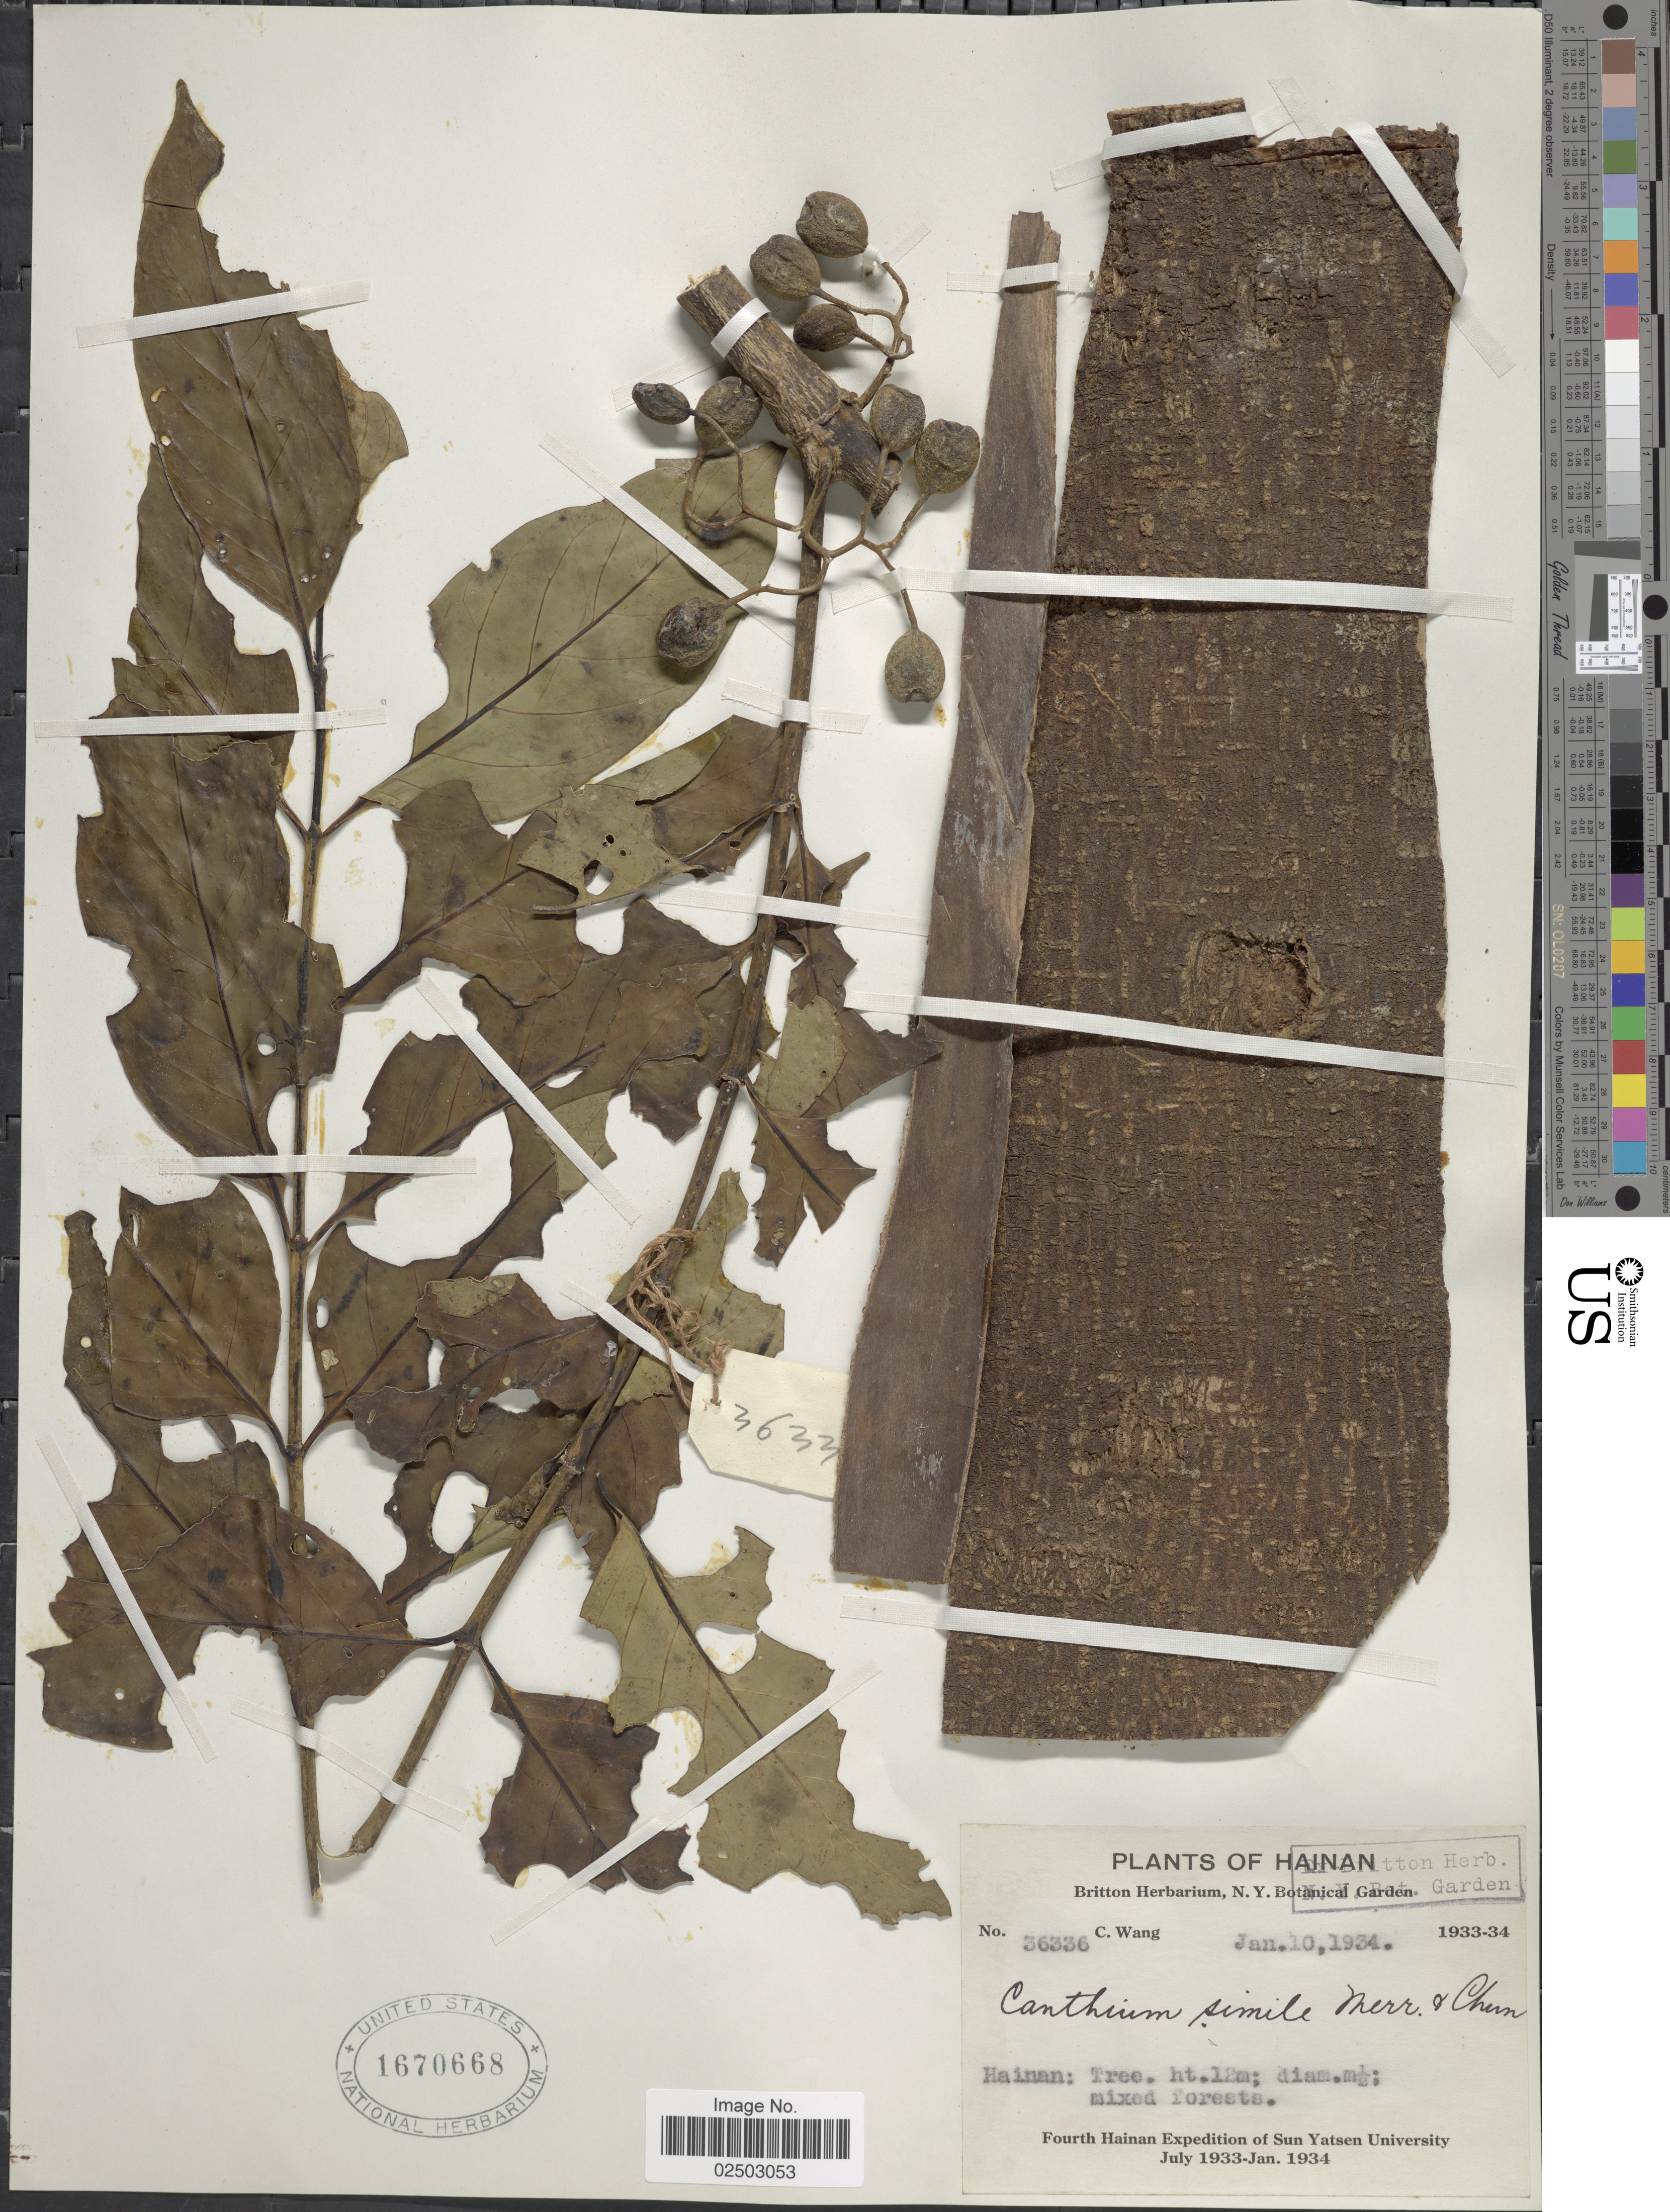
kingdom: Plantae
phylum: Tracheophyta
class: Magnoliopsida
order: Gentianales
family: Rubiaceae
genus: Canthium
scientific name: Canthium simile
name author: Merr. & Chun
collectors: C. Wang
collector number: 36336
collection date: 1934-01-10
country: China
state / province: Hainan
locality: In mixed forest.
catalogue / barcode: US 1670668